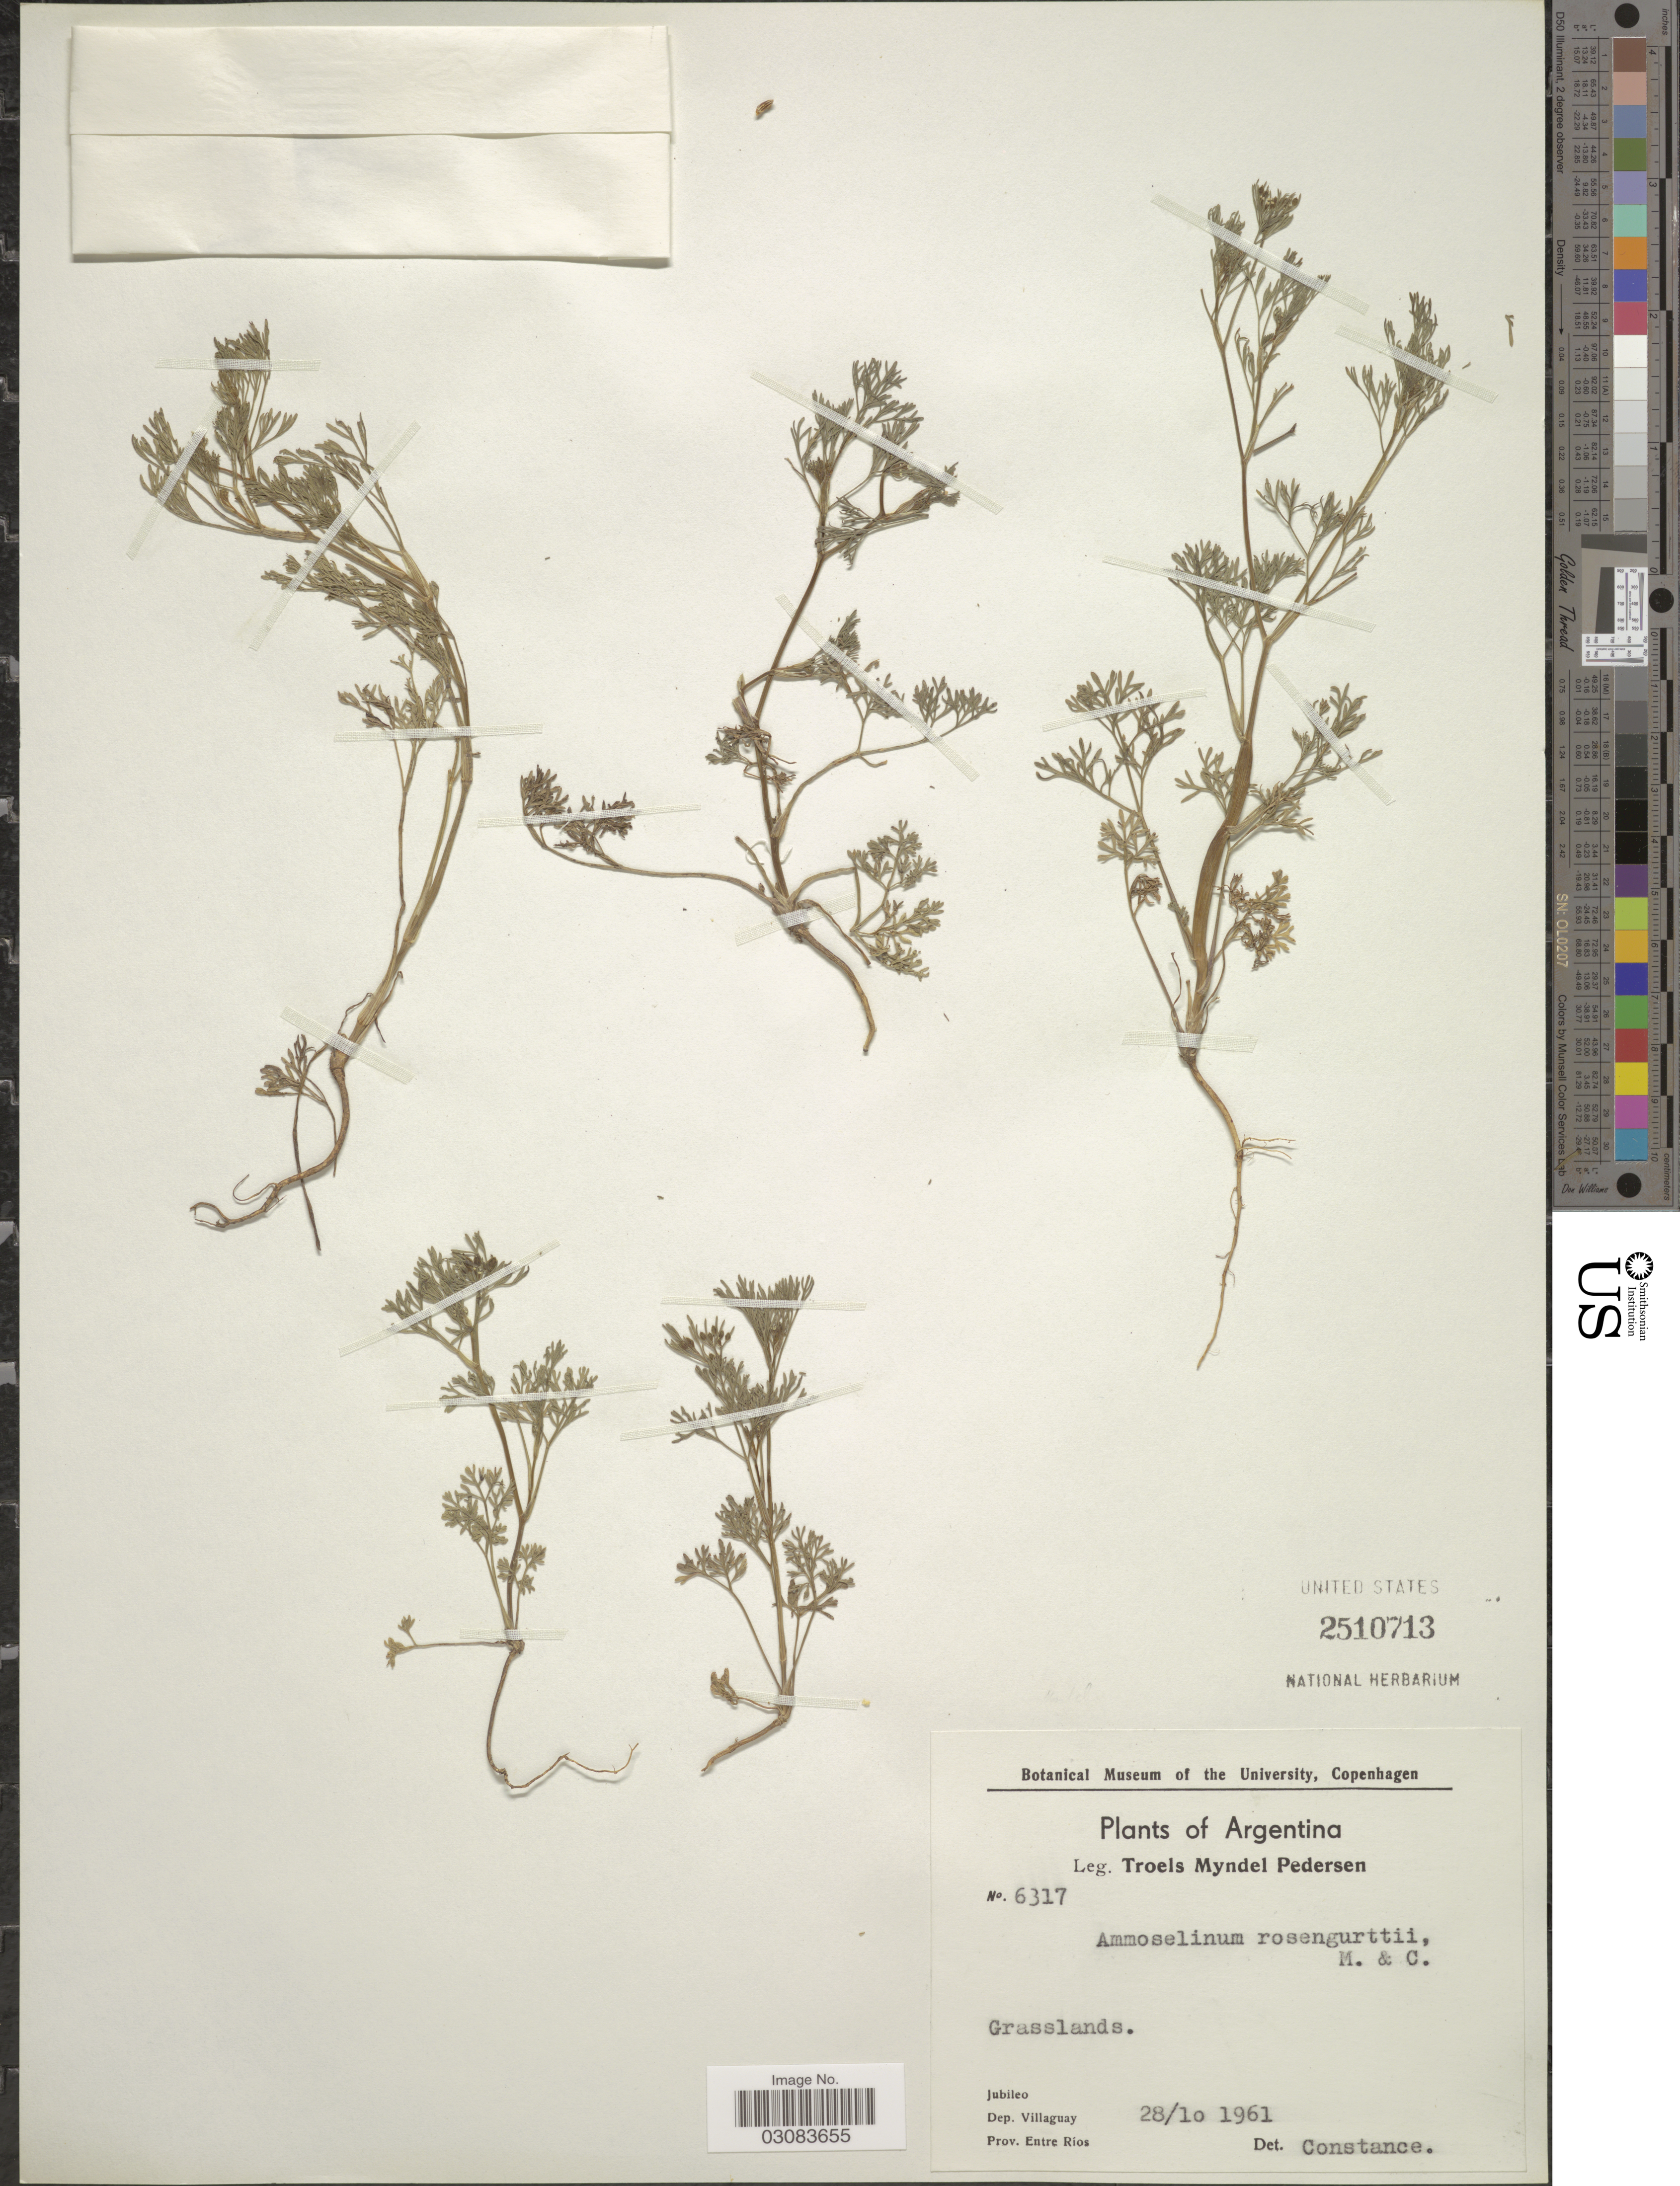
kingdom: Plantae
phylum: Tracheophyta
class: Magnoliopsida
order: Apiales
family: Apiaceae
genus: Ammoselinum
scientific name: Ammoselinum rosengurtii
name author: Mathias & Constance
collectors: T. Pederson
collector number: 6317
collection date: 1961-10-28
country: Argentina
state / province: Entre Rios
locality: Jubileo. Dep. Villaguay.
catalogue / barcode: US 2510713